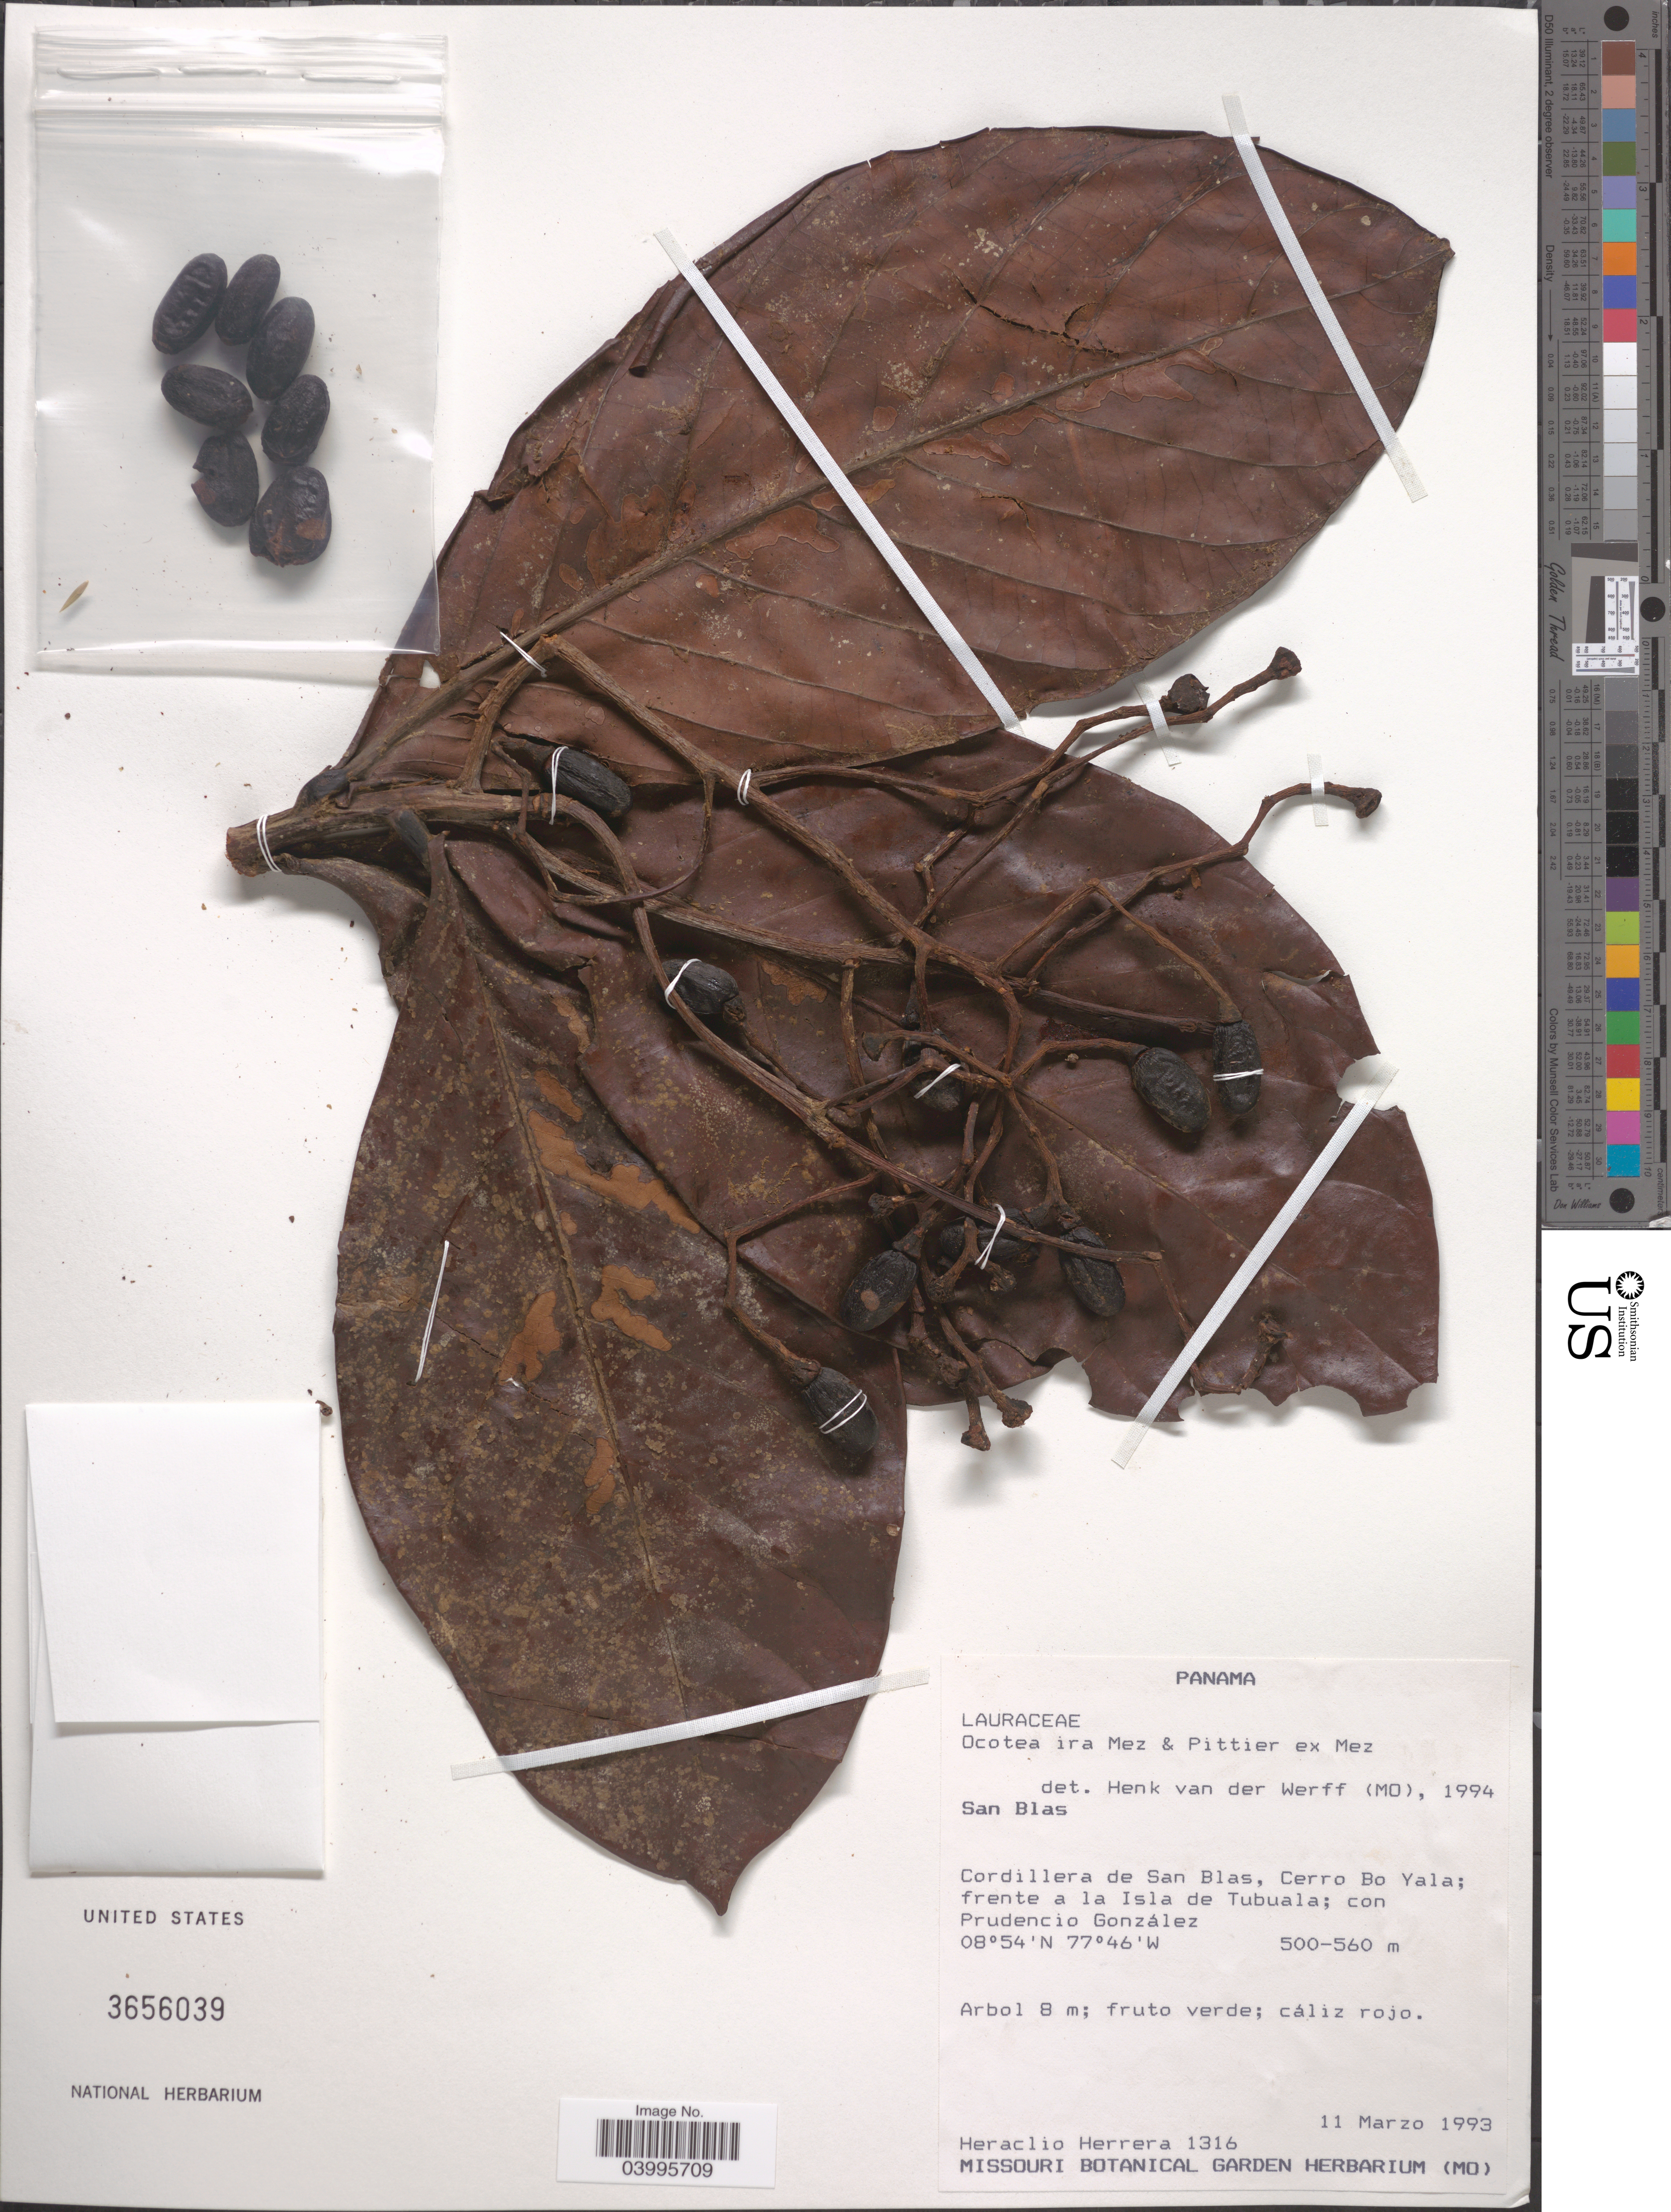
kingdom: Plantae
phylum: Tracheophyta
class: Magnoliopsida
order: Laurales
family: Lauraceae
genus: Ocotea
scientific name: Ocotea ira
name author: Mez & Pittier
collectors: H. Herrera & P. González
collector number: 1316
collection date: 1993-03-11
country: Panama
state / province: Kuna Yala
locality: San Blas. Cordillera de San Blas, Cerro Bo Yala; frente a la Isla de Tubuala; con Prudencio González [unsure placement].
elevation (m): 500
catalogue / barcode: US 3656039